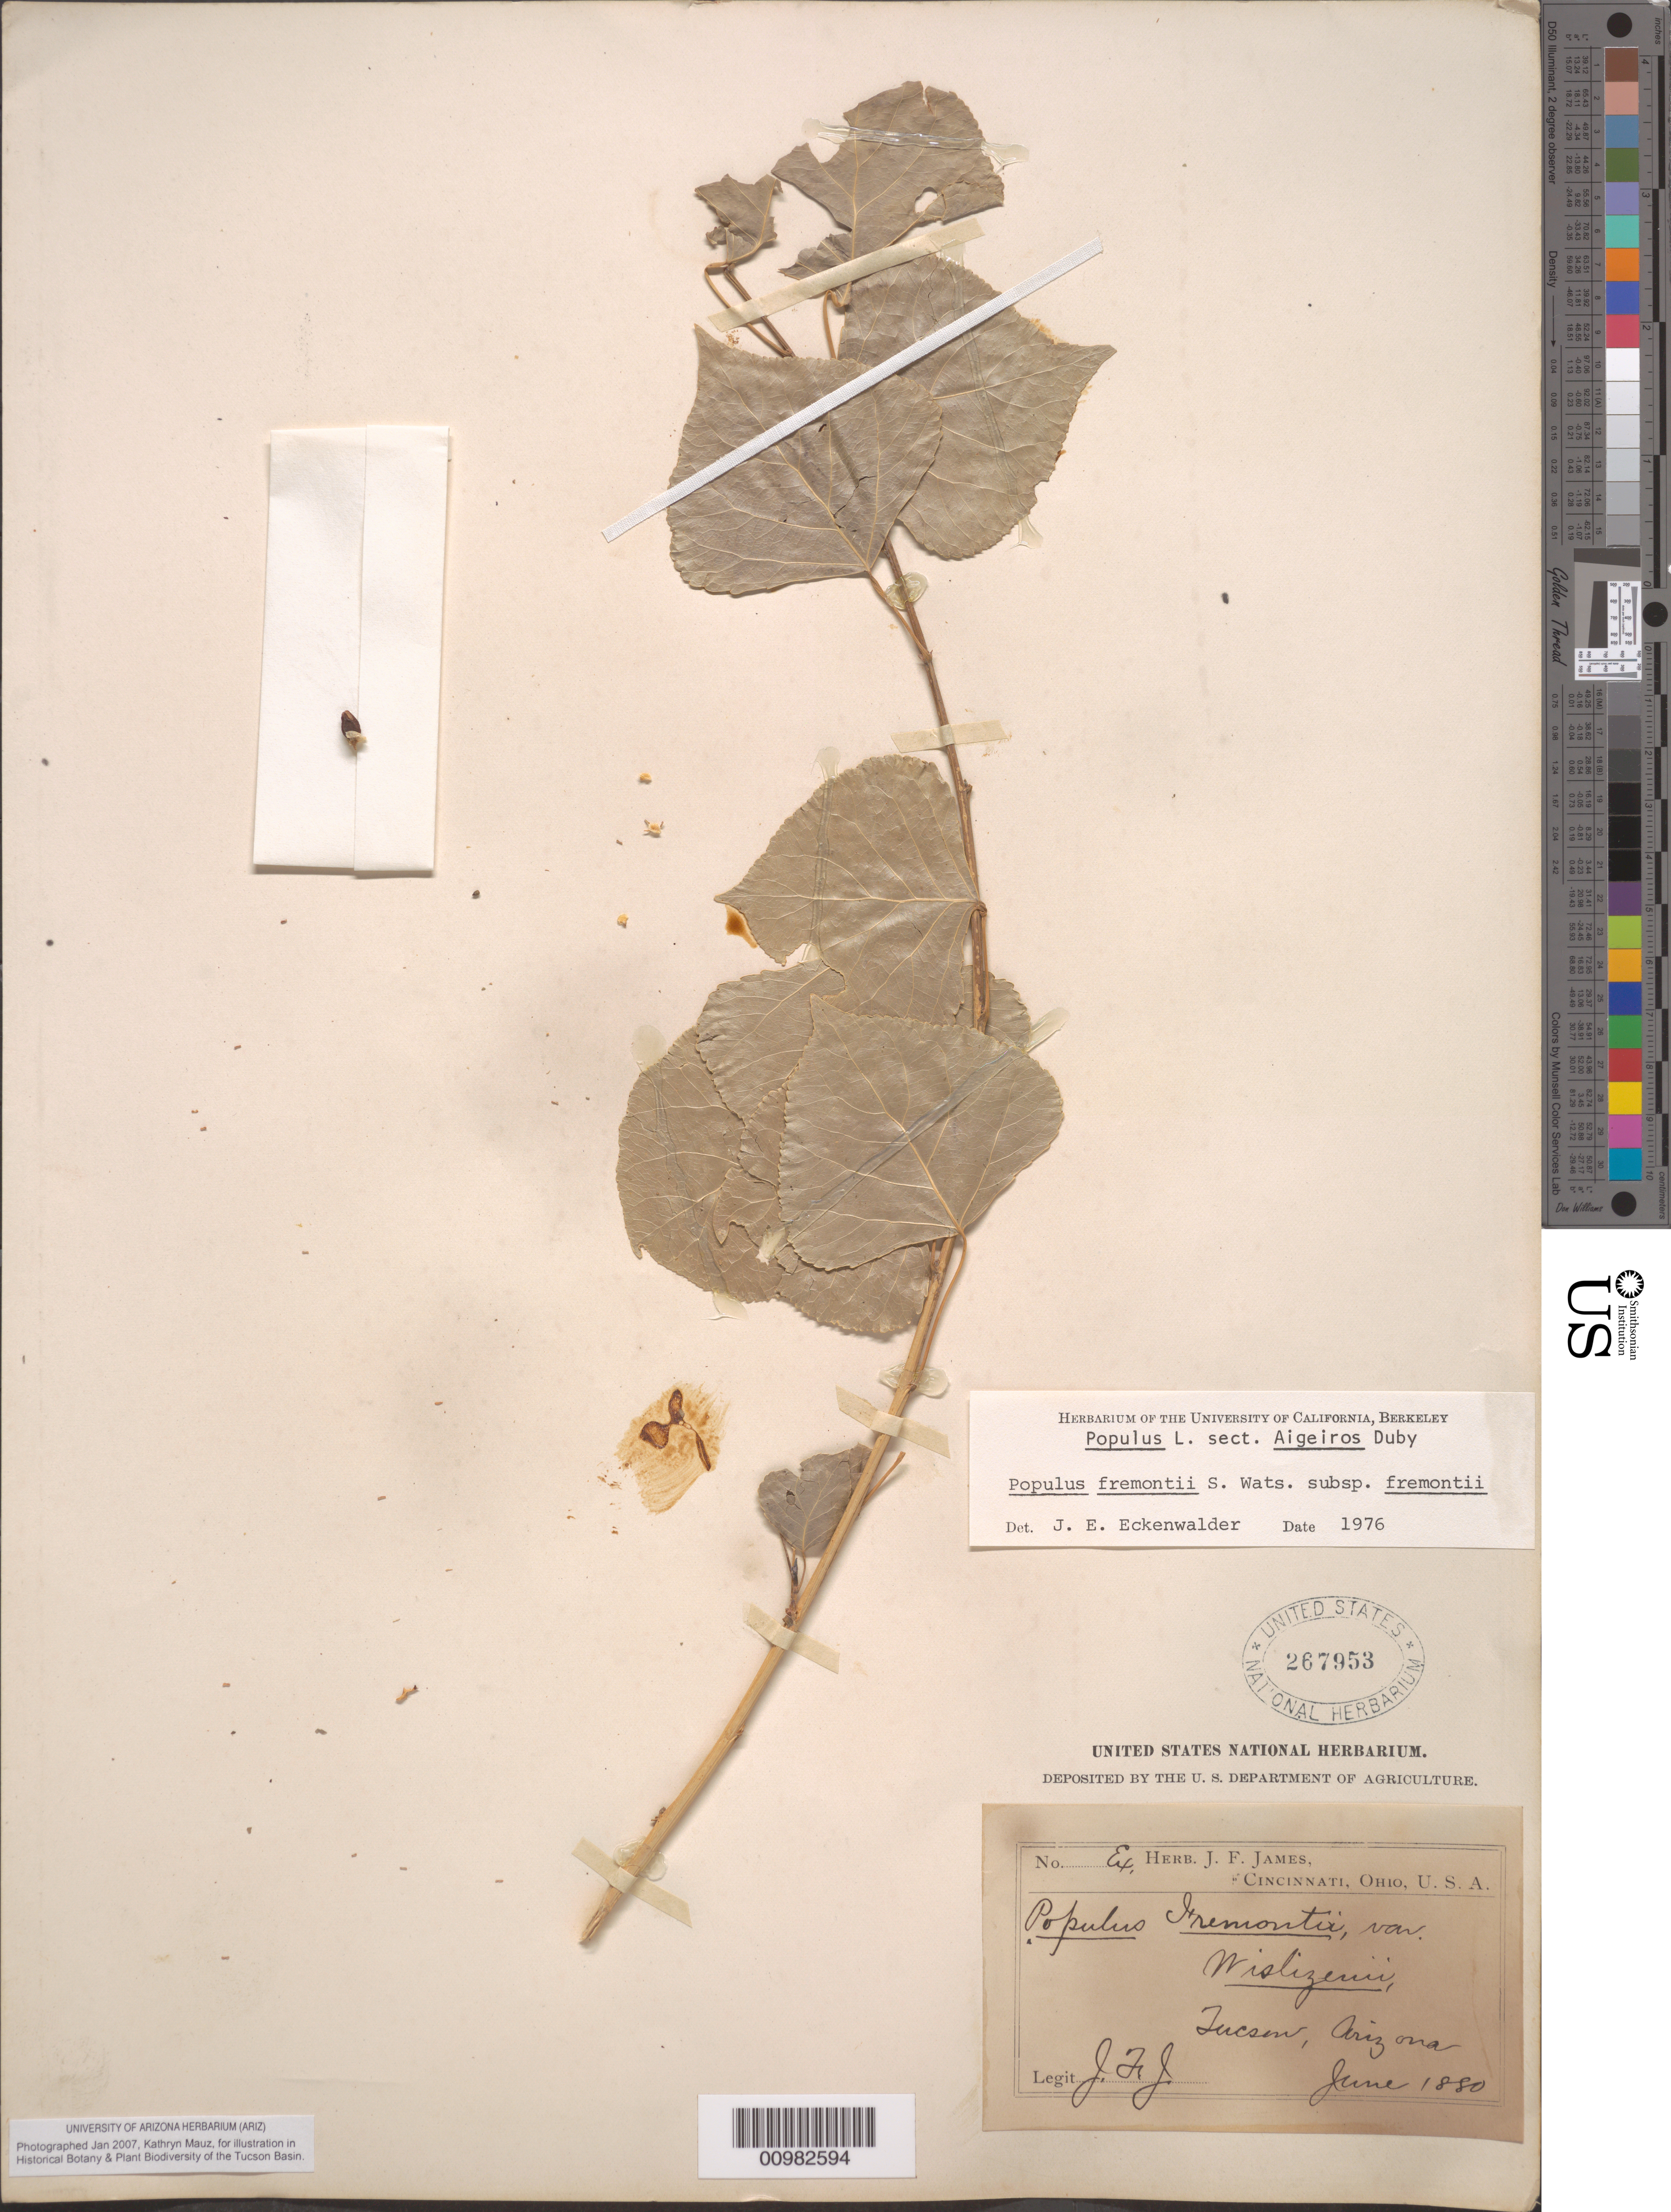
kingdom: Plantae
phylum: Tracheophyta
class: Magnoliopsida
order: Malpighiales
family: Salicaceae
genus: Populus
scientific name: Populus fremontii subsp. fremontii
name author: S. Watson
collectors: J. James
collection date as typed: Jun 1880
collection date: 1880-06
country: United States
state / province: Arizona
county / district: Pima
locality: Tucson.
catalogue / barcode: US 267953